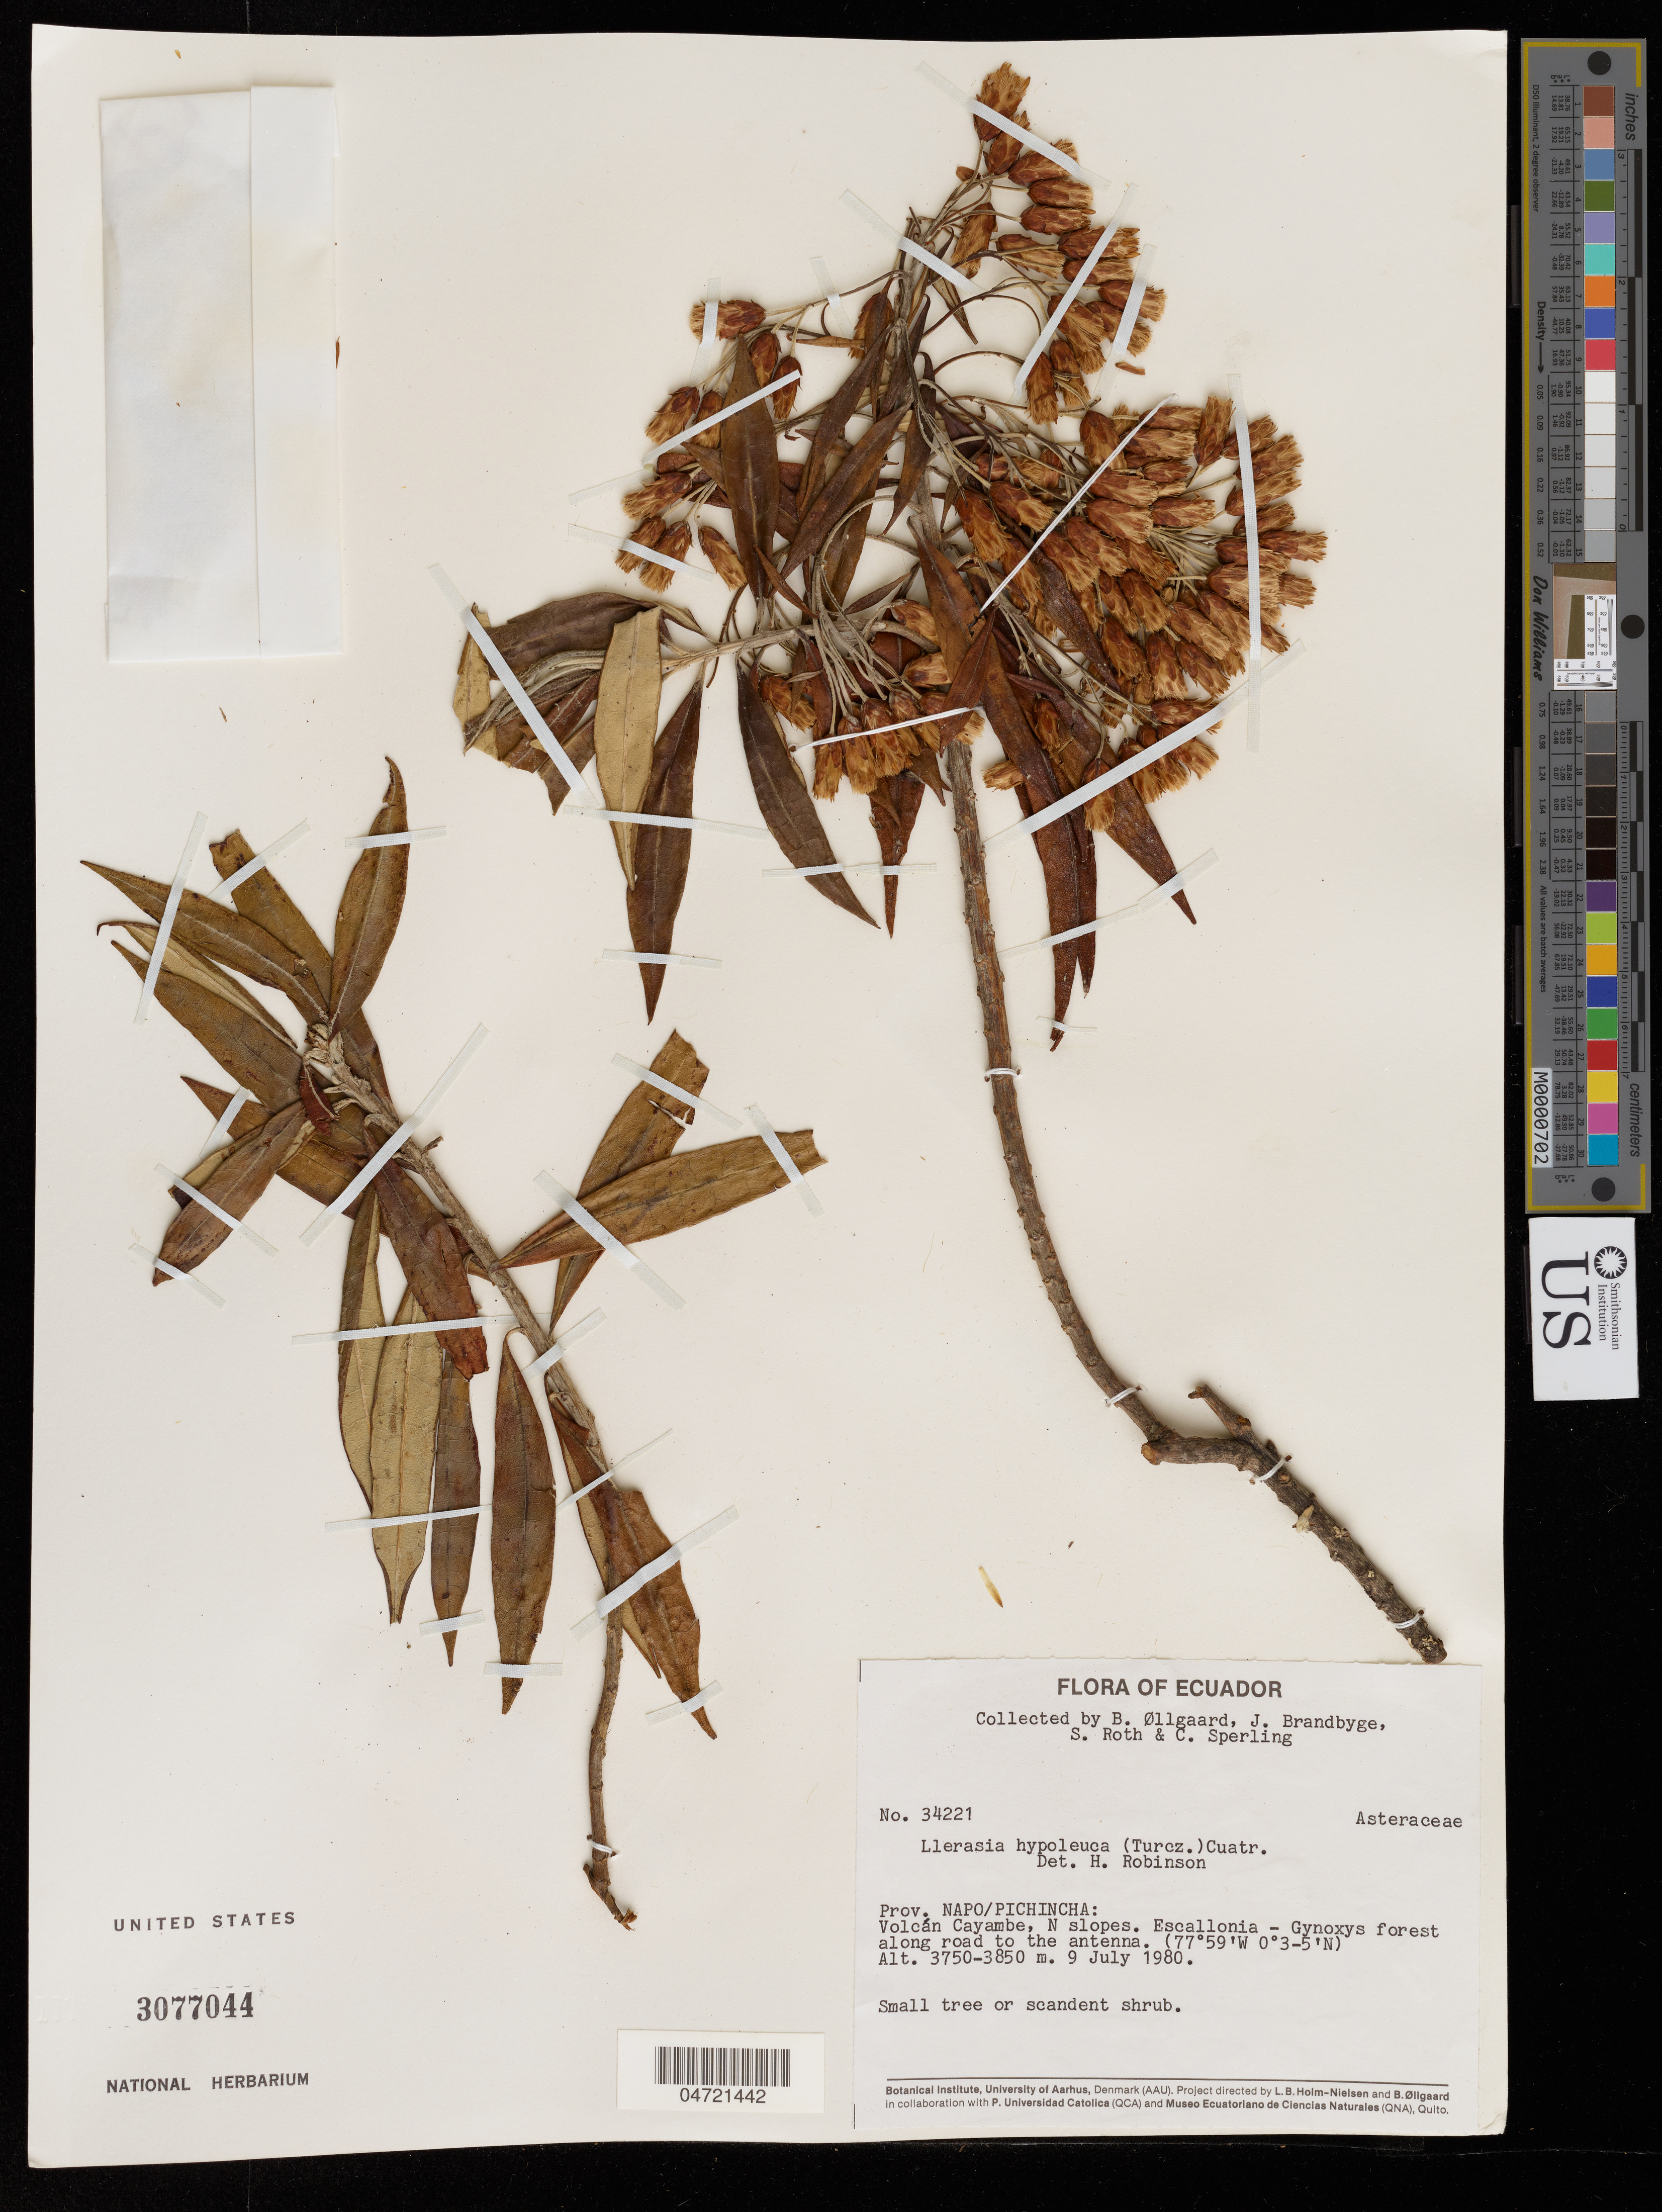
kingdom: Plantae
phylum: Tracheophyta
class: Magnoliopsida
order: Asterales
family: Asteraceae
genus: Llerasia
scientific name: Llerasia hypoleuca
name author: (Turcz.) Cuatrec.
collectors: B. Øllgaard, J. Brandbyge, S. Roth & C. Sperling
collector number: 34221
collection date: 1980-07-09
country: Ecuador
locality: Prov. Napo/Pichincha, Volcan Cayambe, N slopes, Escallonia- Gynoxys forest along road to the antenna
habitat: Forest along road.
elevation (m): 3750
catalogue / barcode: US 3077044